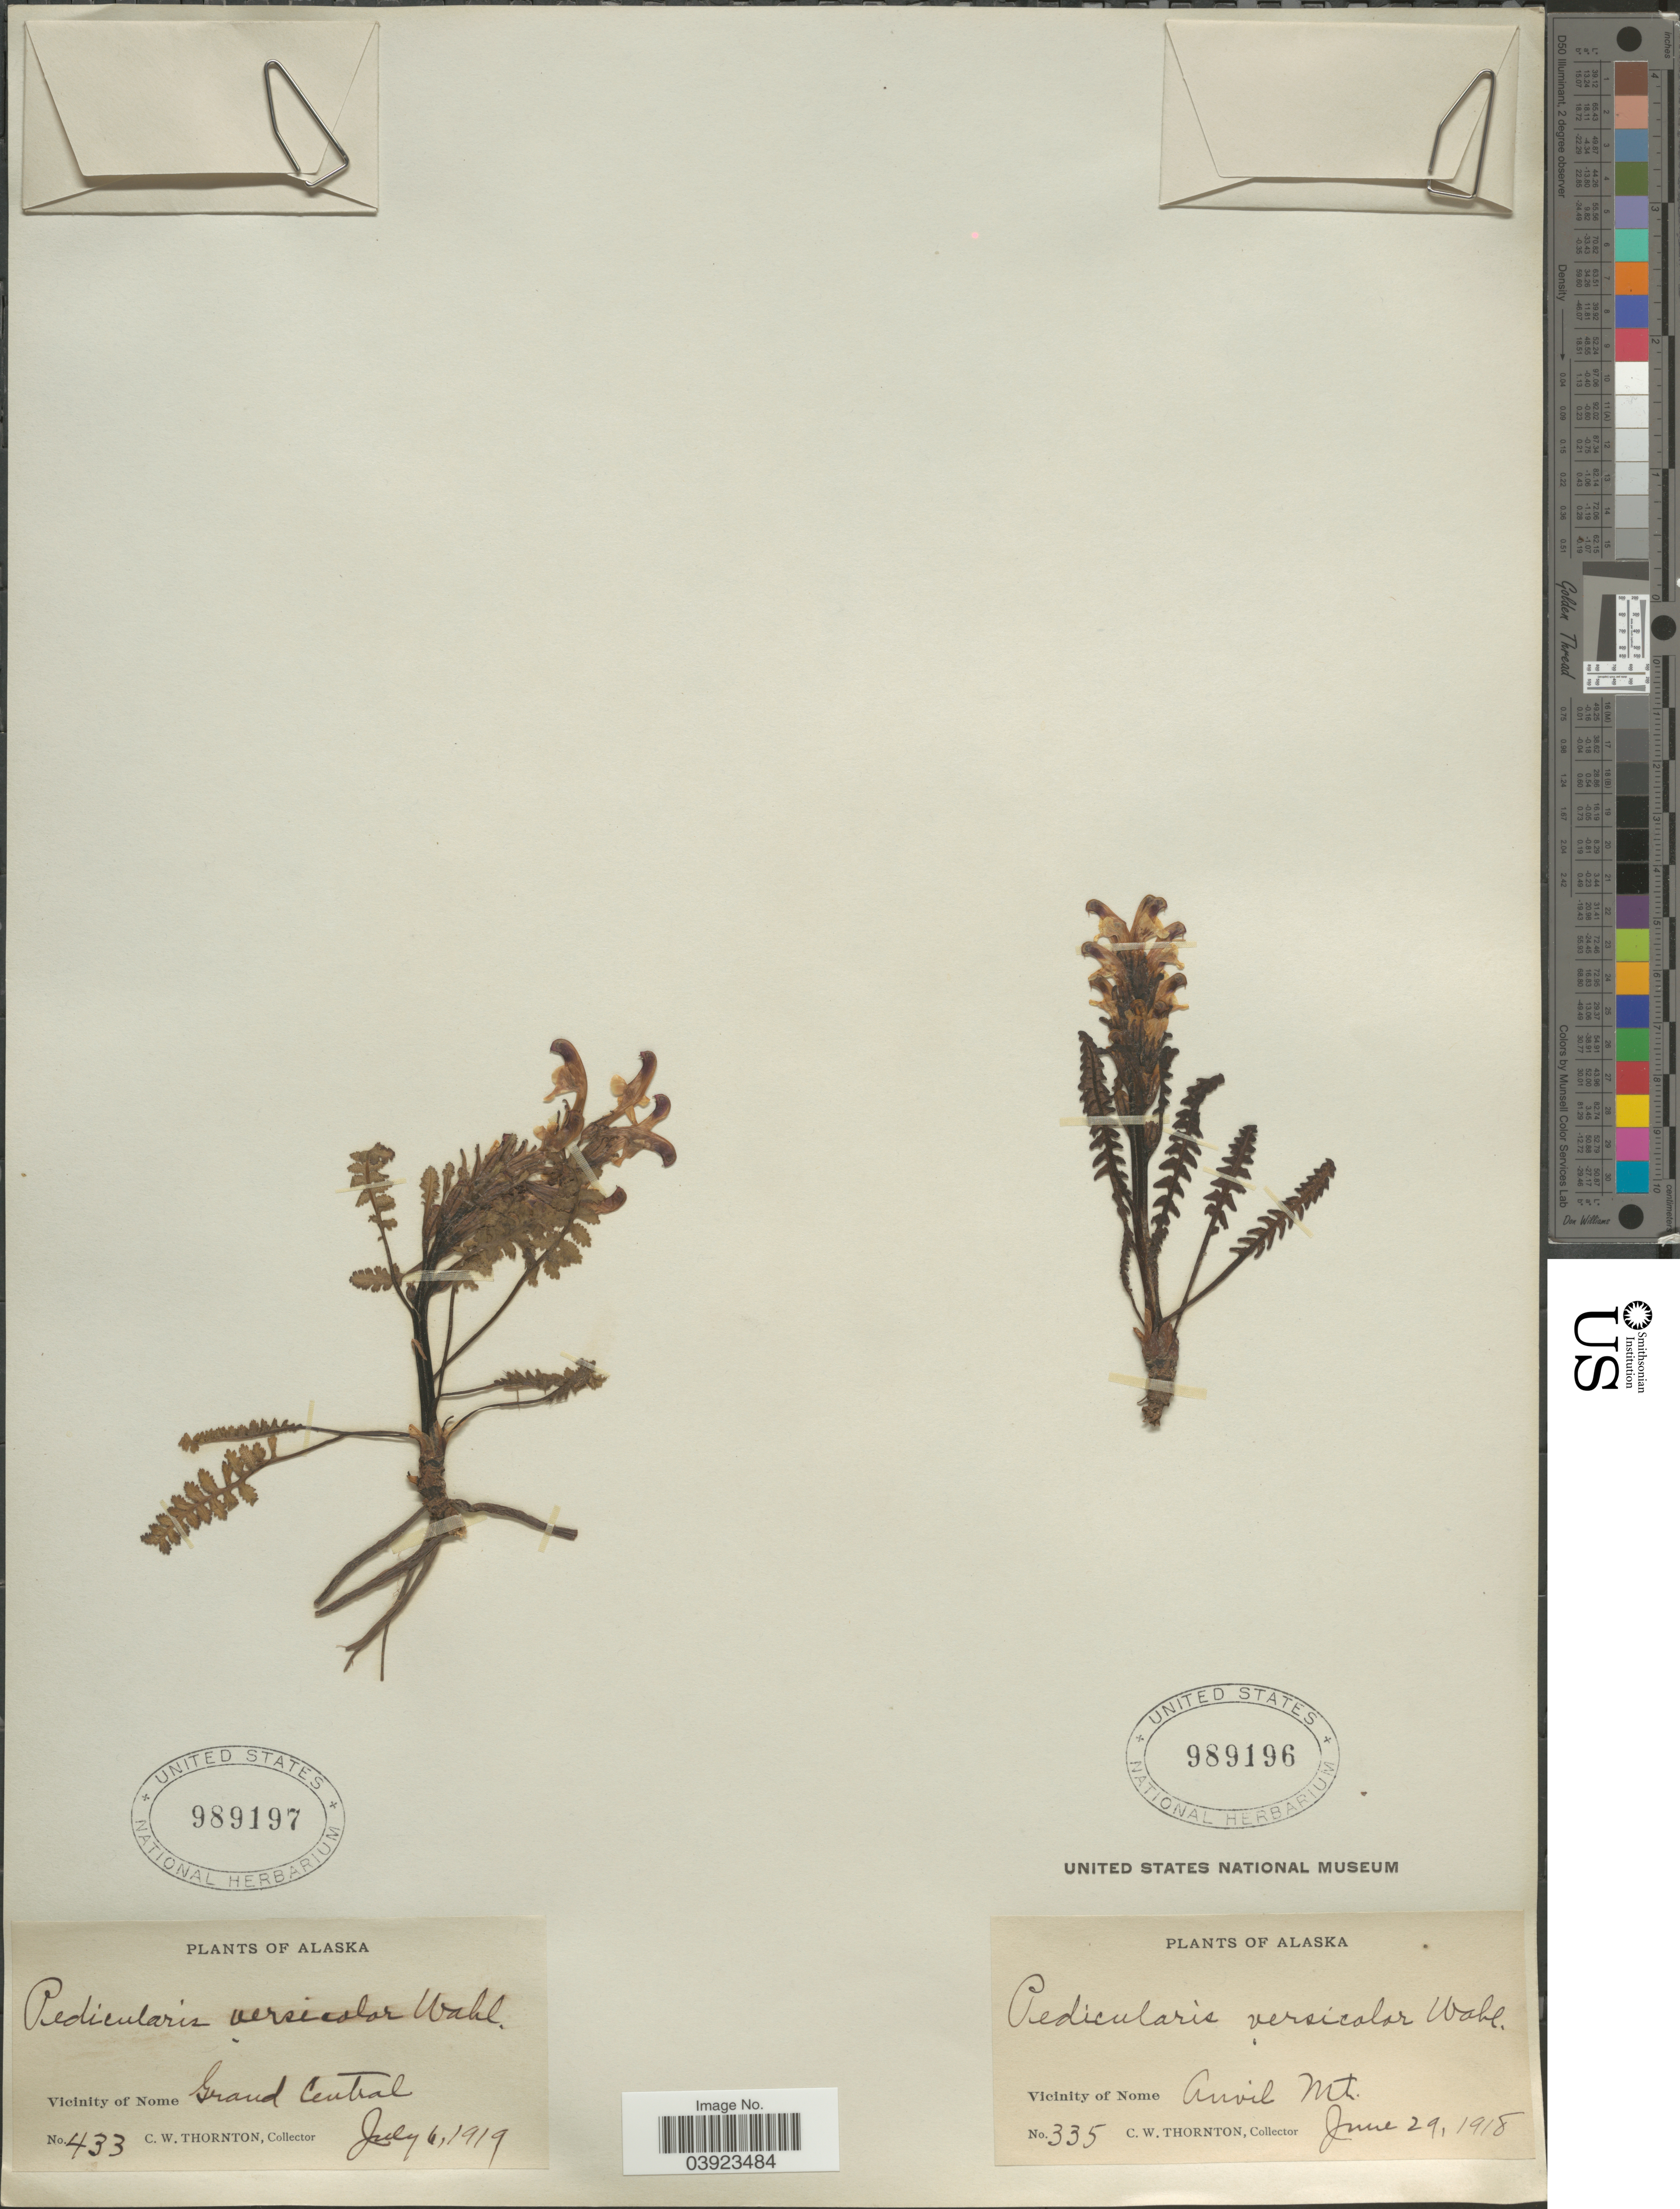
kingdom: Plantae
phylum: Tracheophyta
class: Magnoliopsida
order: Lamiales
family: Orobanchaceae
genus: Pedicularis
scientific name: Pedicularis versicolor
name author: Wahlenb.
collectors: C. Thornton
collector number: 335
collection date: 1918-06-29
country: United States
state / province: Alaska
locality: Vicinity of Nome. Anvil Mt.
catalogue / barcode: US 989196-2